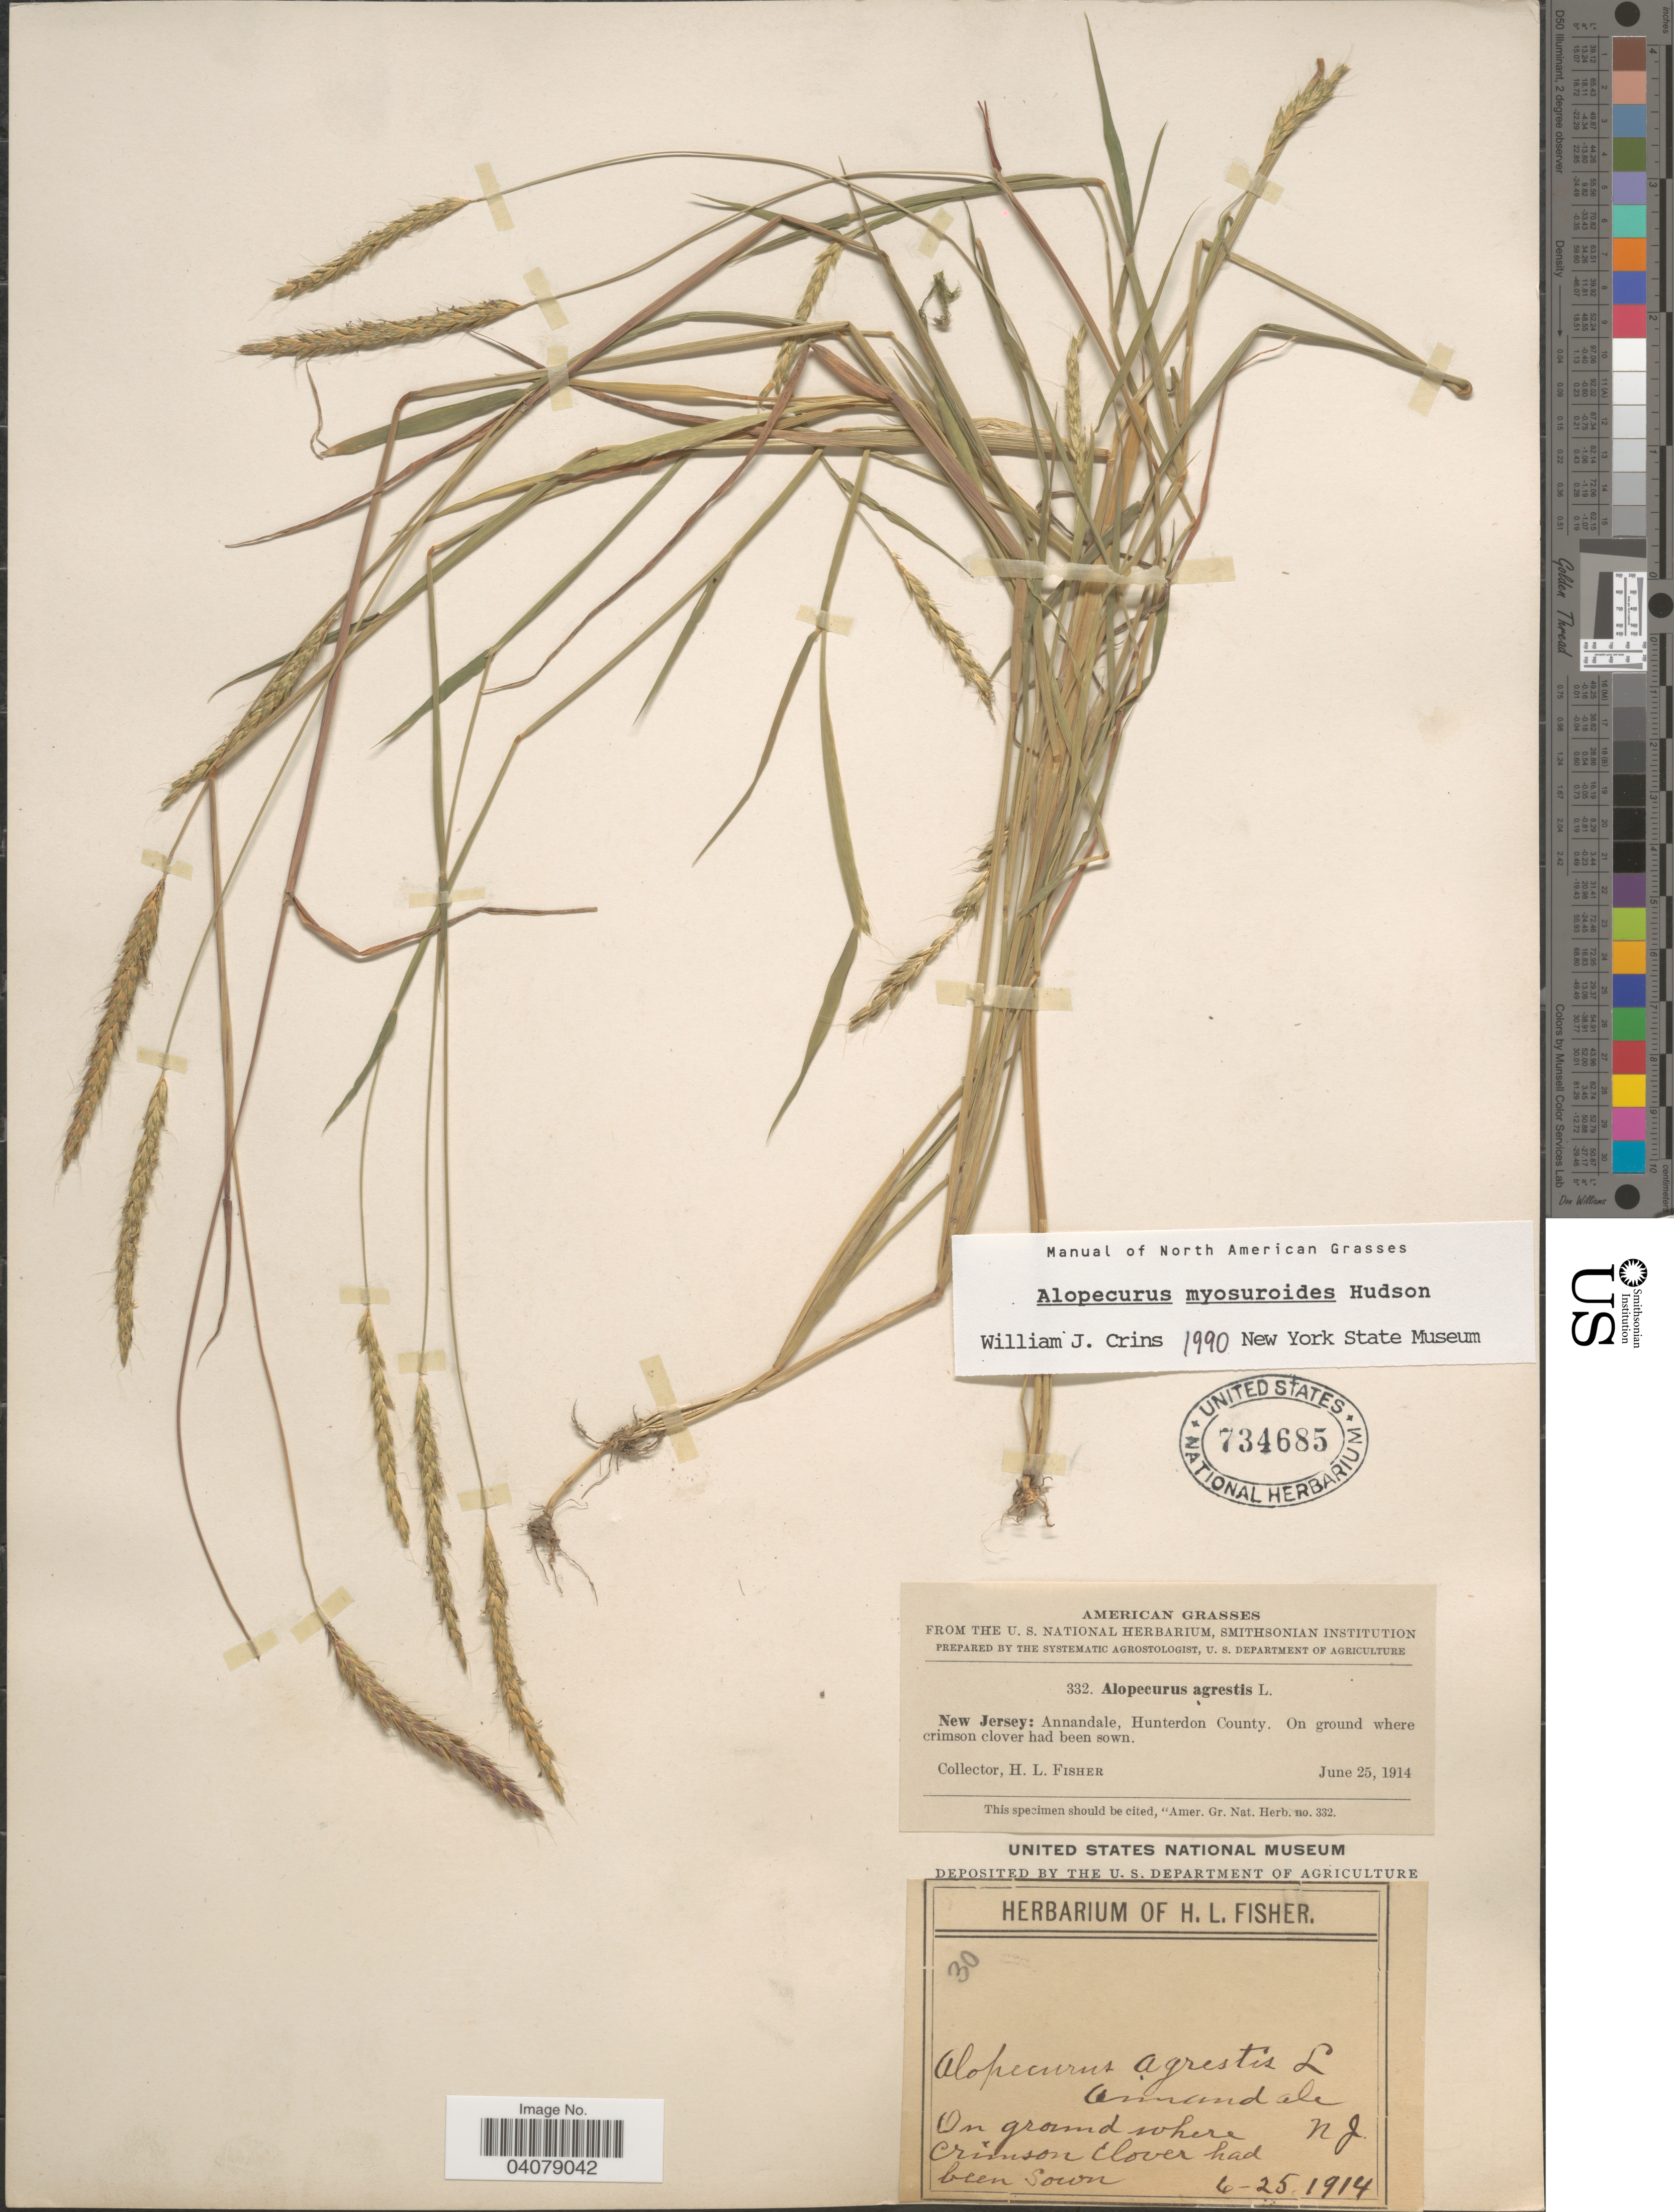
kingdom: Plantae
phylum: Tracheophyta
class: Liliopsida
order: Poales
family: Poaceae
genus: Alopecurus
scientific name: Alopecurus myosuroides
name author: Huds.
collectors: H. L. Fisher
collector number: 332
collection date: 1914-06-25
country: United States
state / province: New Jersey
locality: Annandale, Hunterdon County.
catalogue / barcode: US 734685